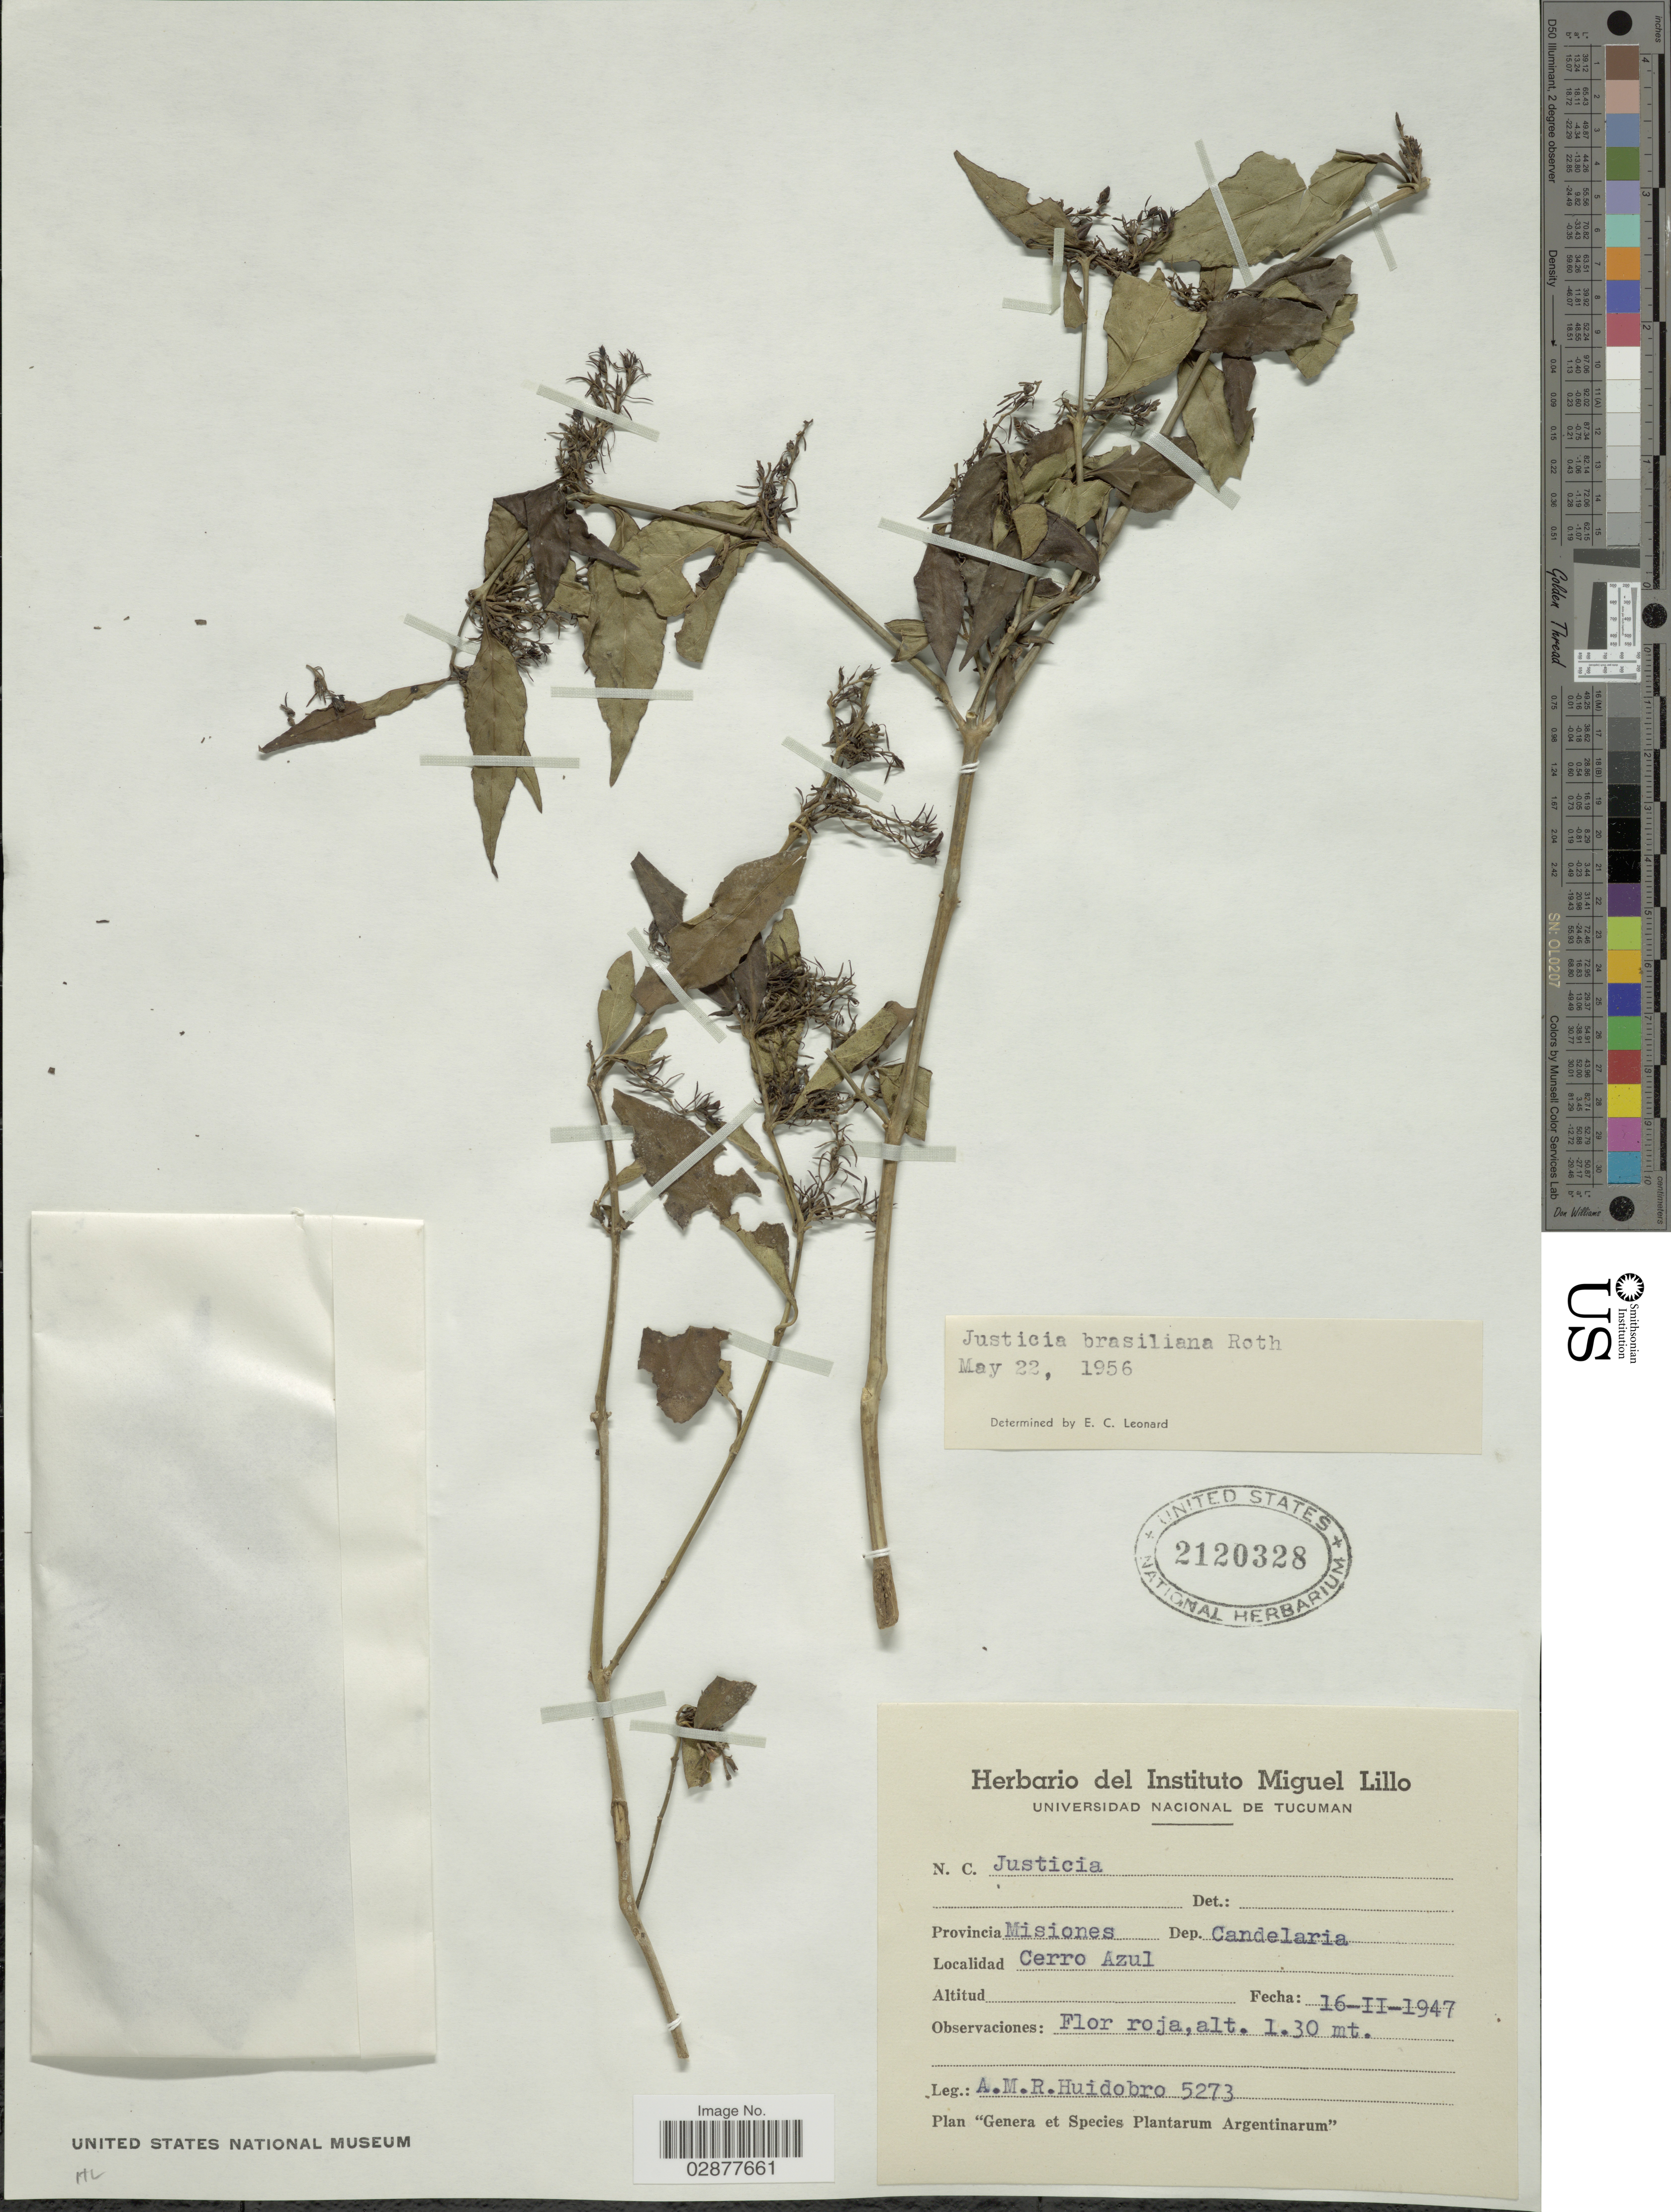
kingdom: Plantae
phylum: Tracheophyta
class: Magnoliopsida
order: Lamiales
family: Acanthaceae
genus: Justicia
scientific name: Justicia brasiliana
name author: Roth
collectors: A. M. R. Huidobro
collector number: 5273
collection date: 1947-02-16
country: Argentina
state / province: Misiones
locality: Provincia Misiones, Dep. Candelaria, Cerro Azul.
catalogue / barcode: US 2120328